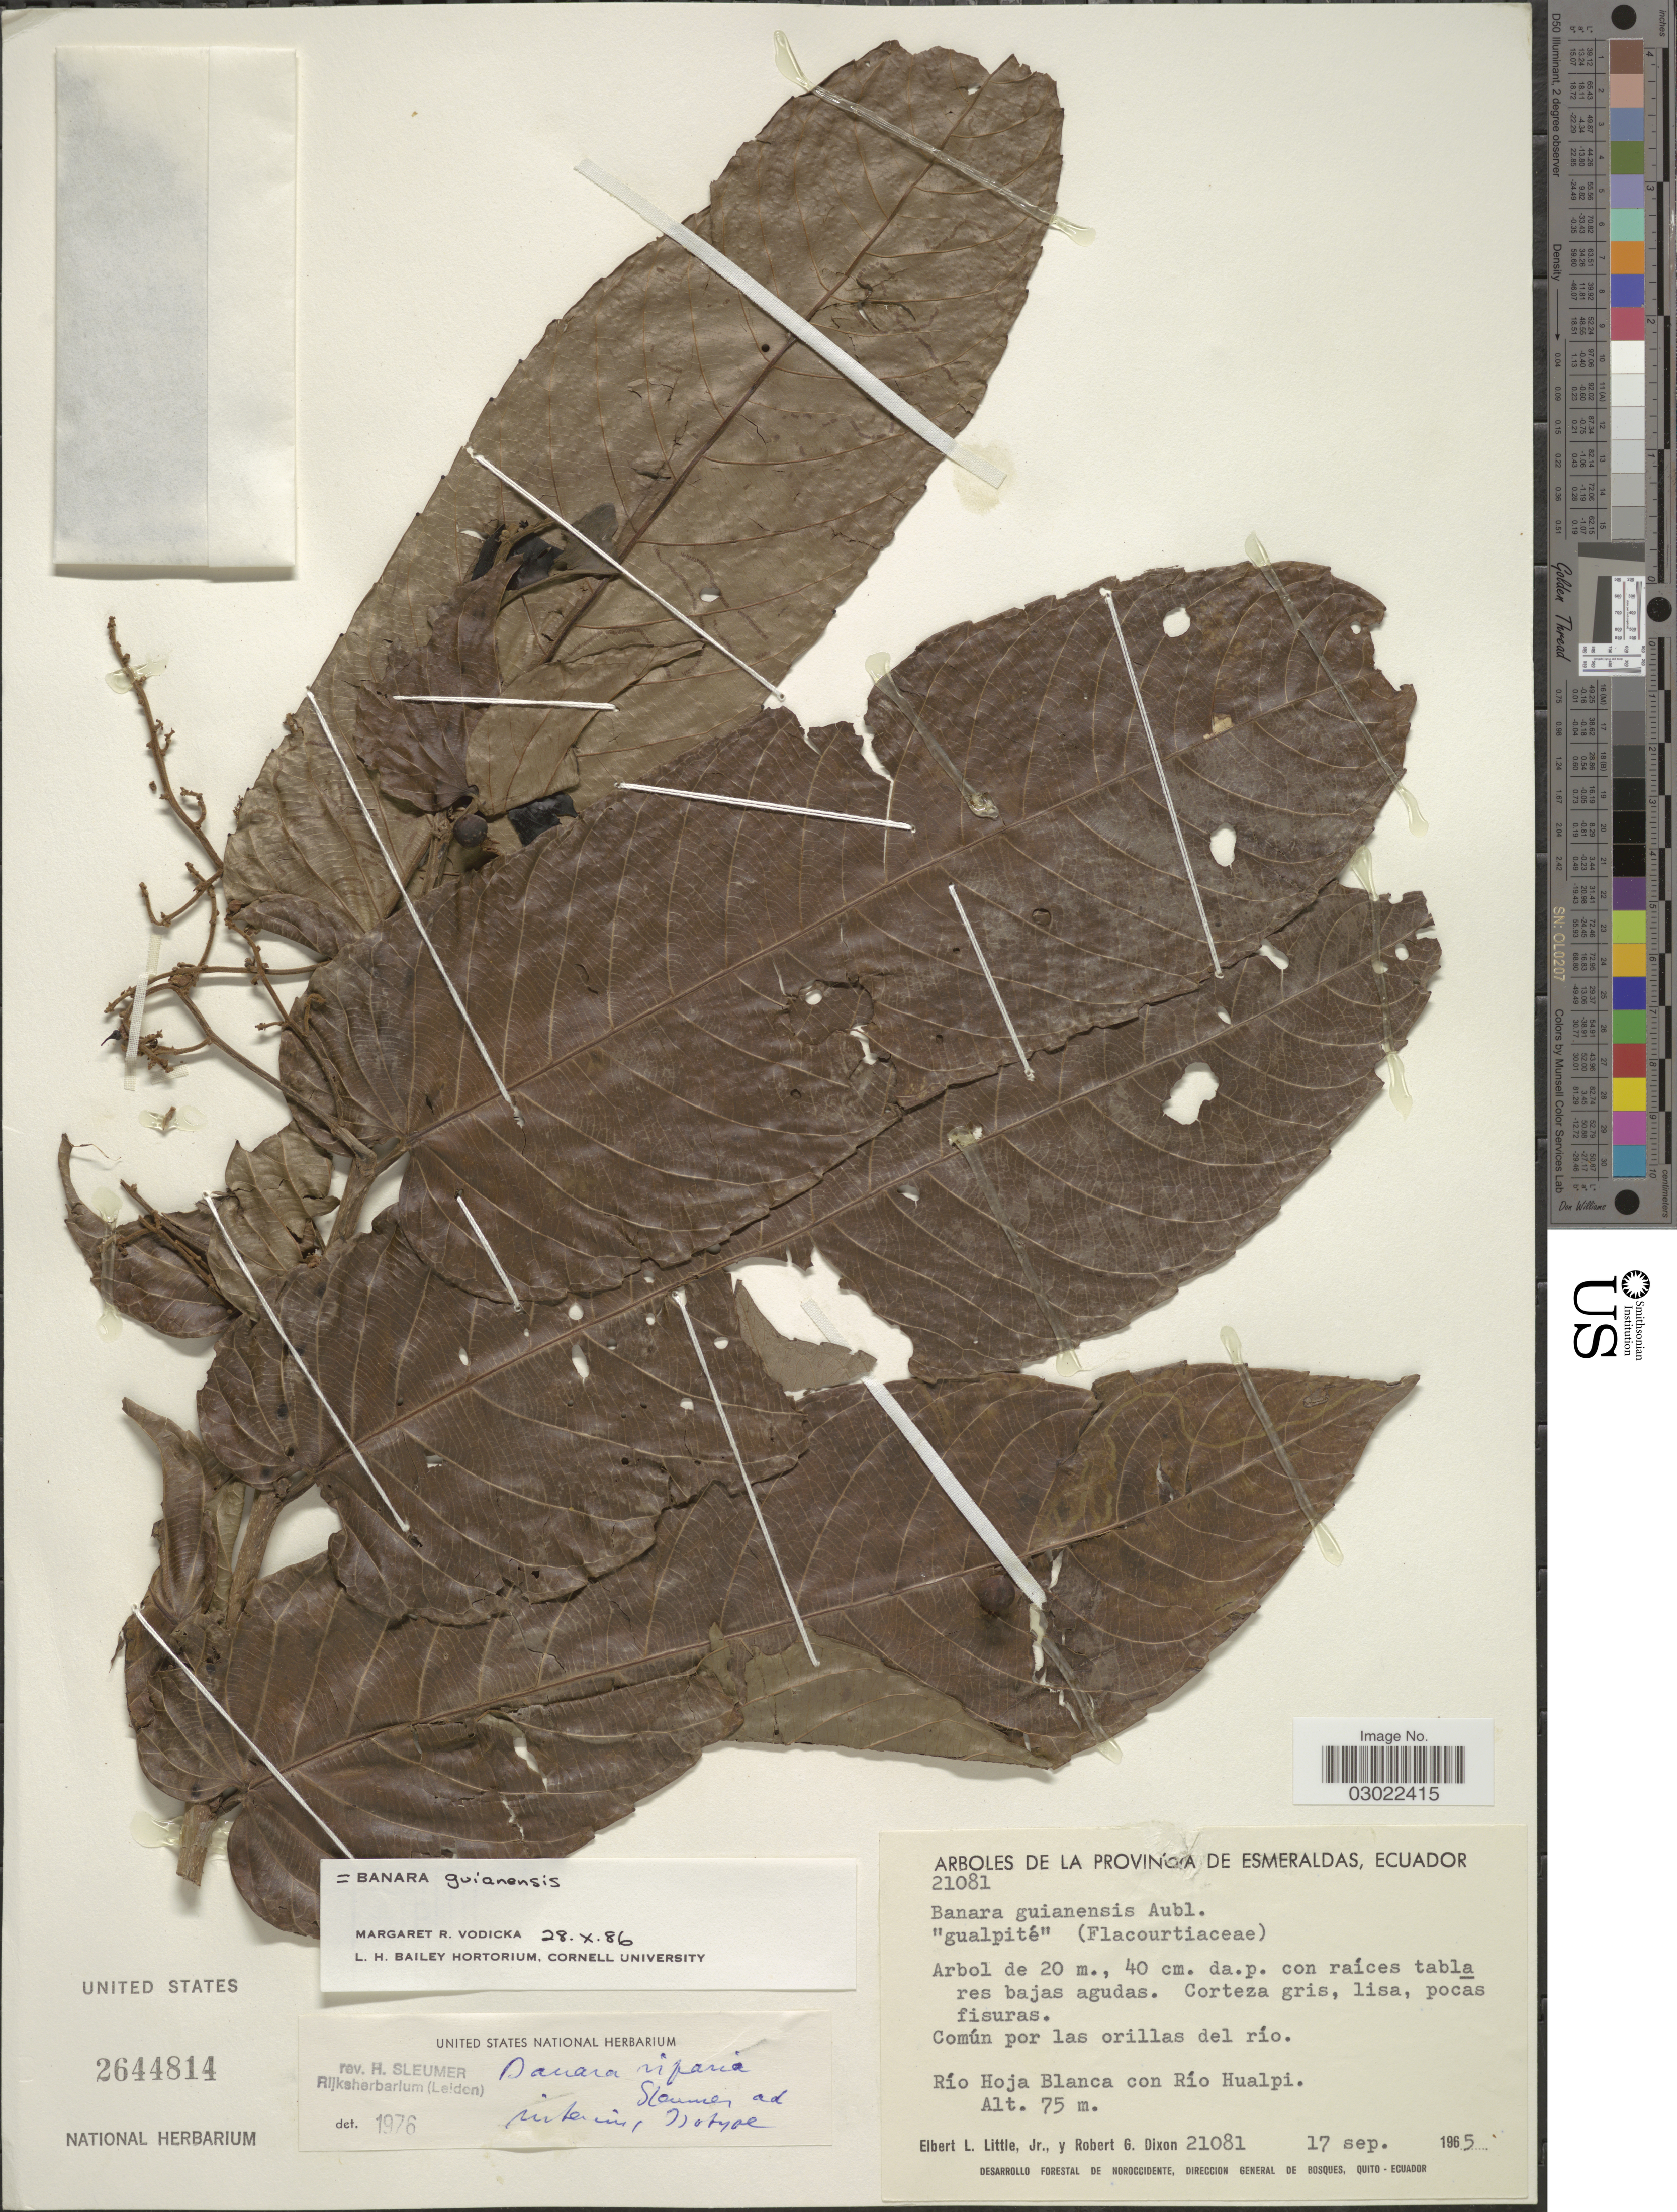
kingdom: Plantae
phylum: Tracheophyta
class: Magnoliopsida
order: Malpighiales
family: Salicaceae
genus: Banara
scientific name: Banara guianensis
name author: Aubl.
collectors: E. L. Little & R. G. Dixon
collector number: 21081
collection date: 1965-09-17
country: Ecuador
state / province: Esmeraldas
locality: Provincia de Esmeraldas. Común por las orillas del río. Río Hoja Blanca con Río Hualpi.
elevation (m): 75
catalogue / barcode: US 2644814